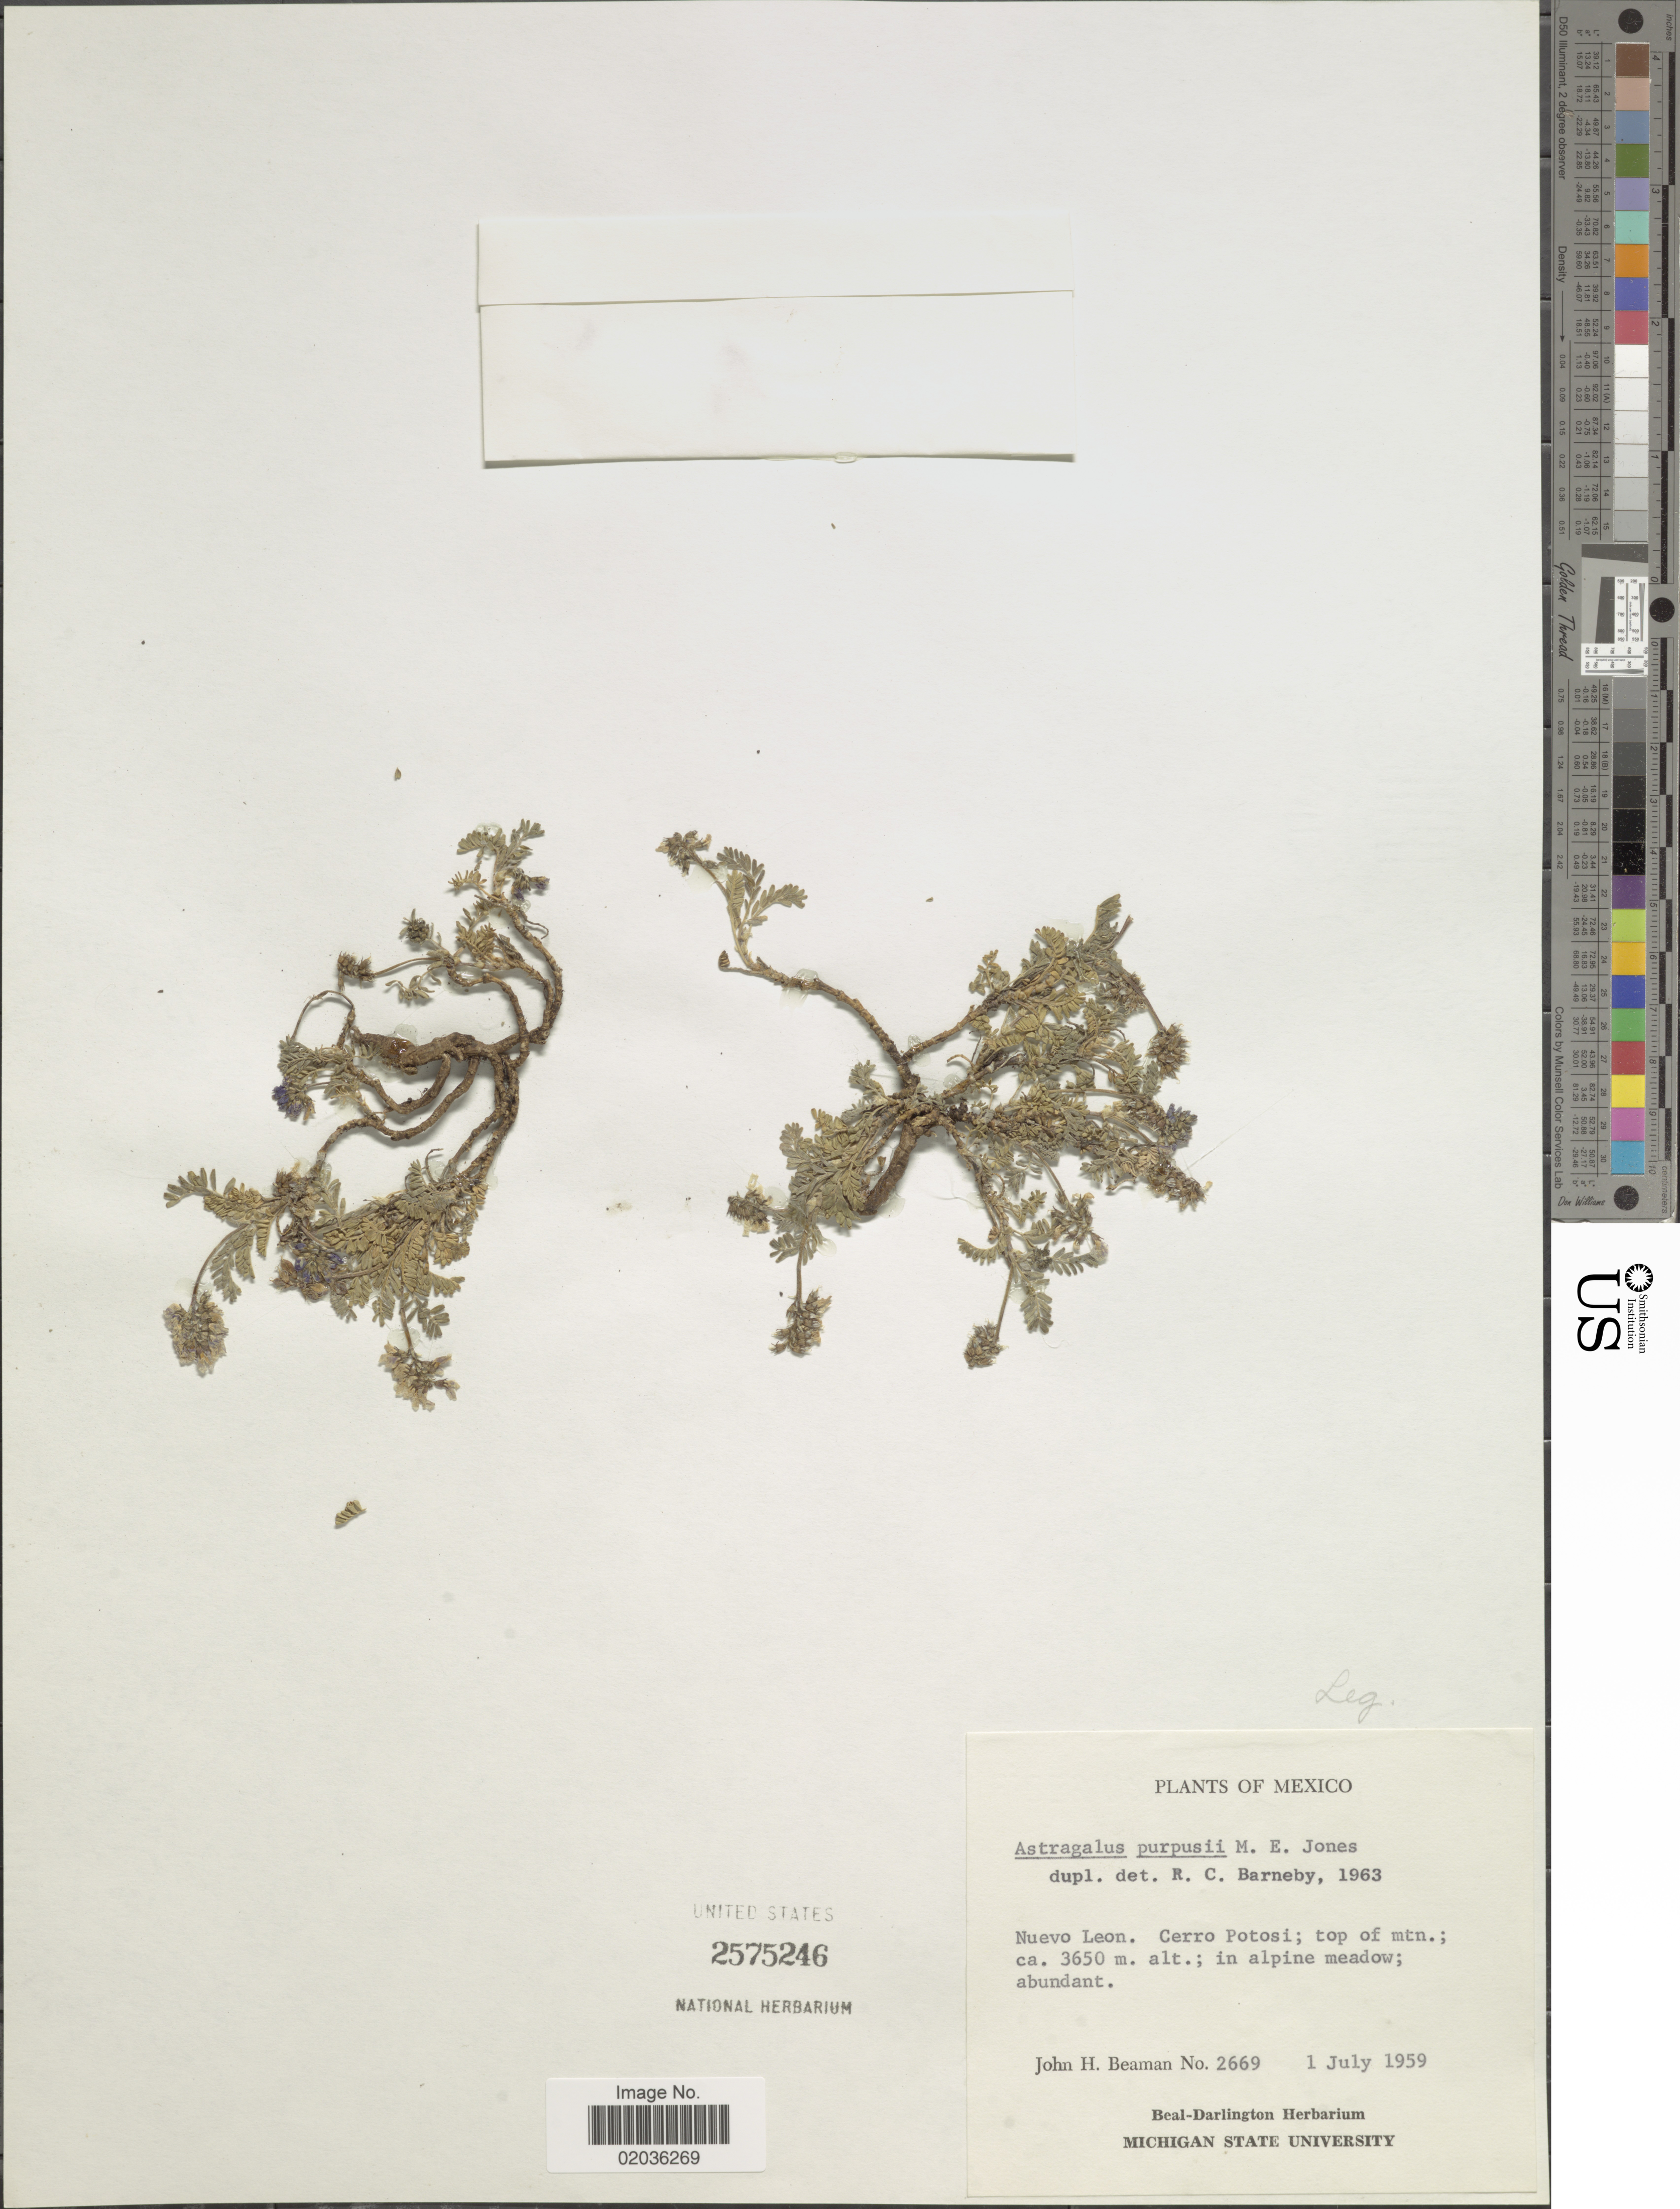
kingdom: Plantae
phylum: Tracheophyta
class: Magnoliopsida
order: Fabales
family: Fabaceae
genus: Astragalus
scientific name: Astragalus purpusii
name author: M.E. Jones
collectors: J. H. Beaman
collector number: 2669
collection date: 1959-07-01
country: Mexico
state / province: Nuevo León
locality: Cerro Potosi; top of mtn; in alpine meadow abundant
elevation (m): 3650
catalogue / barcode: US 2575246